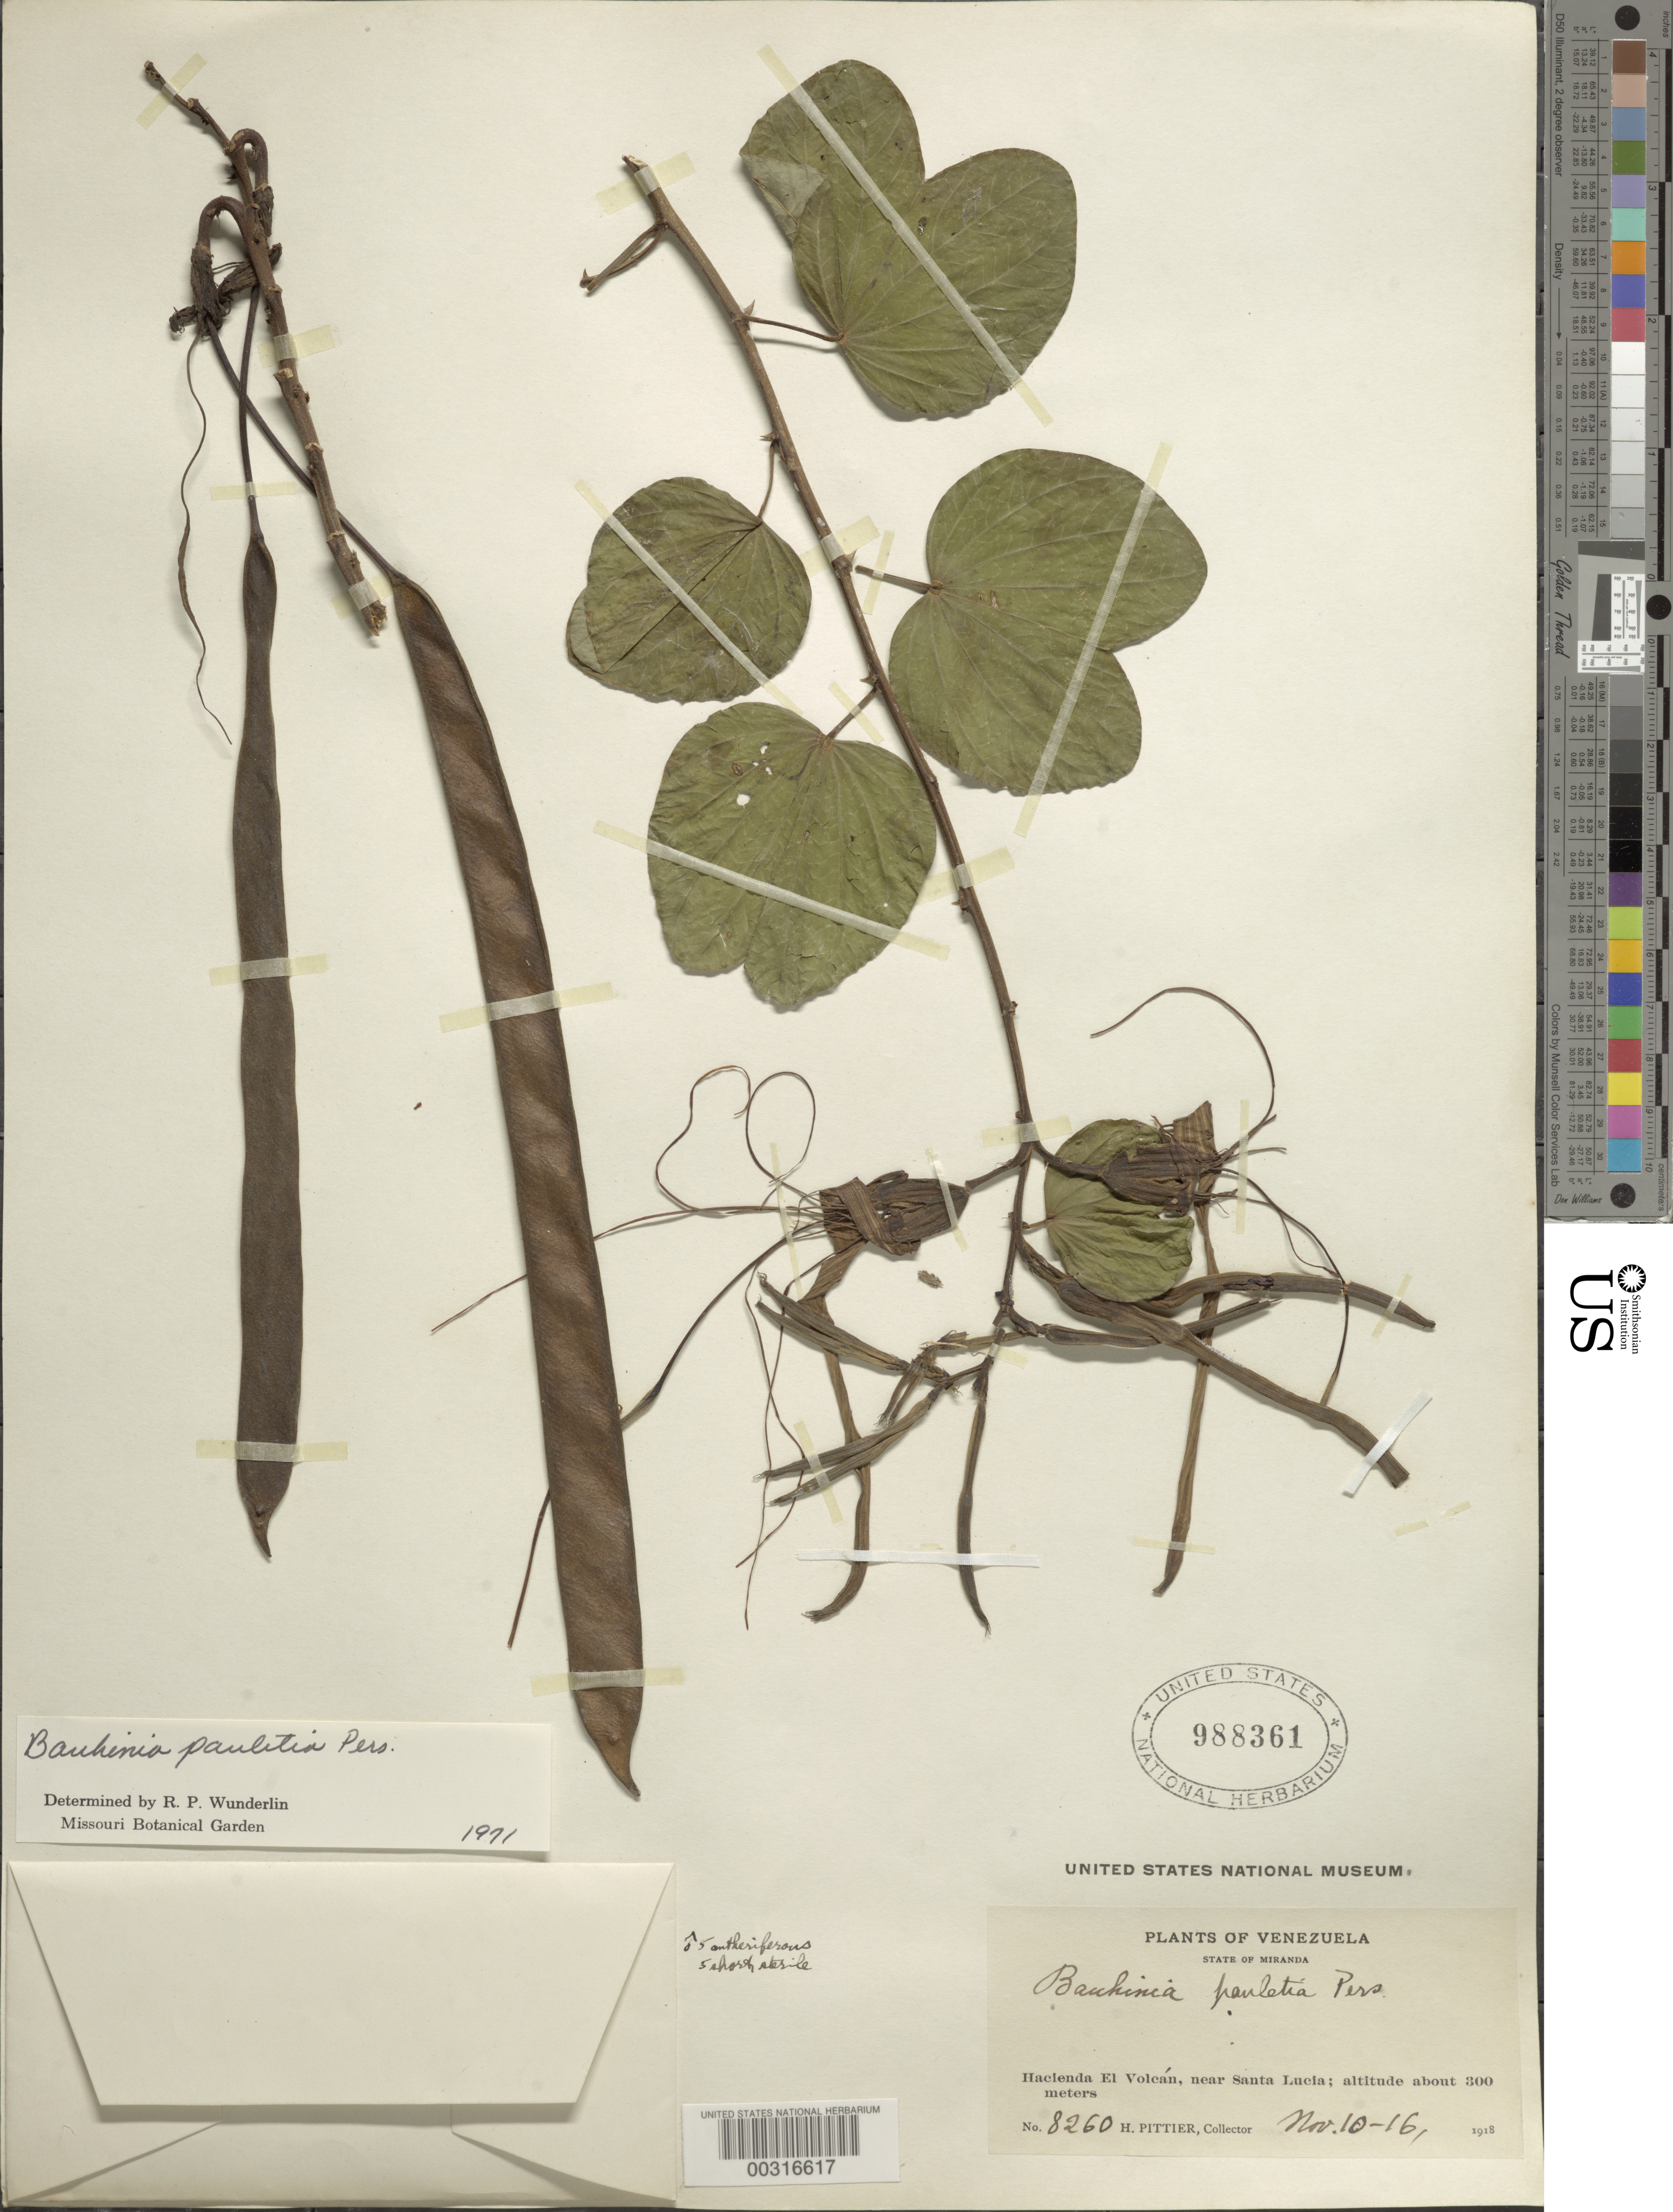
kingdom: Plantae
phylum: Tracheophyta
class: Magnoliopsida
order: Fabales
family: Fabaceae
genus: Bauhinia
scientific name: Bauhinia pauletia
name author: Pers.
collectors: H. F. Pittier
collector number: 8260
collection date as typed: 10 Nov 1918 to 16 Nov 1918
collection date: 1918-11-10/1918-11-16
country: Venezuela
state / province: Miranda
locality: Hacienda el volcan, near santa lucia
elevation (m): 300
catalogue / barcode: US 988361